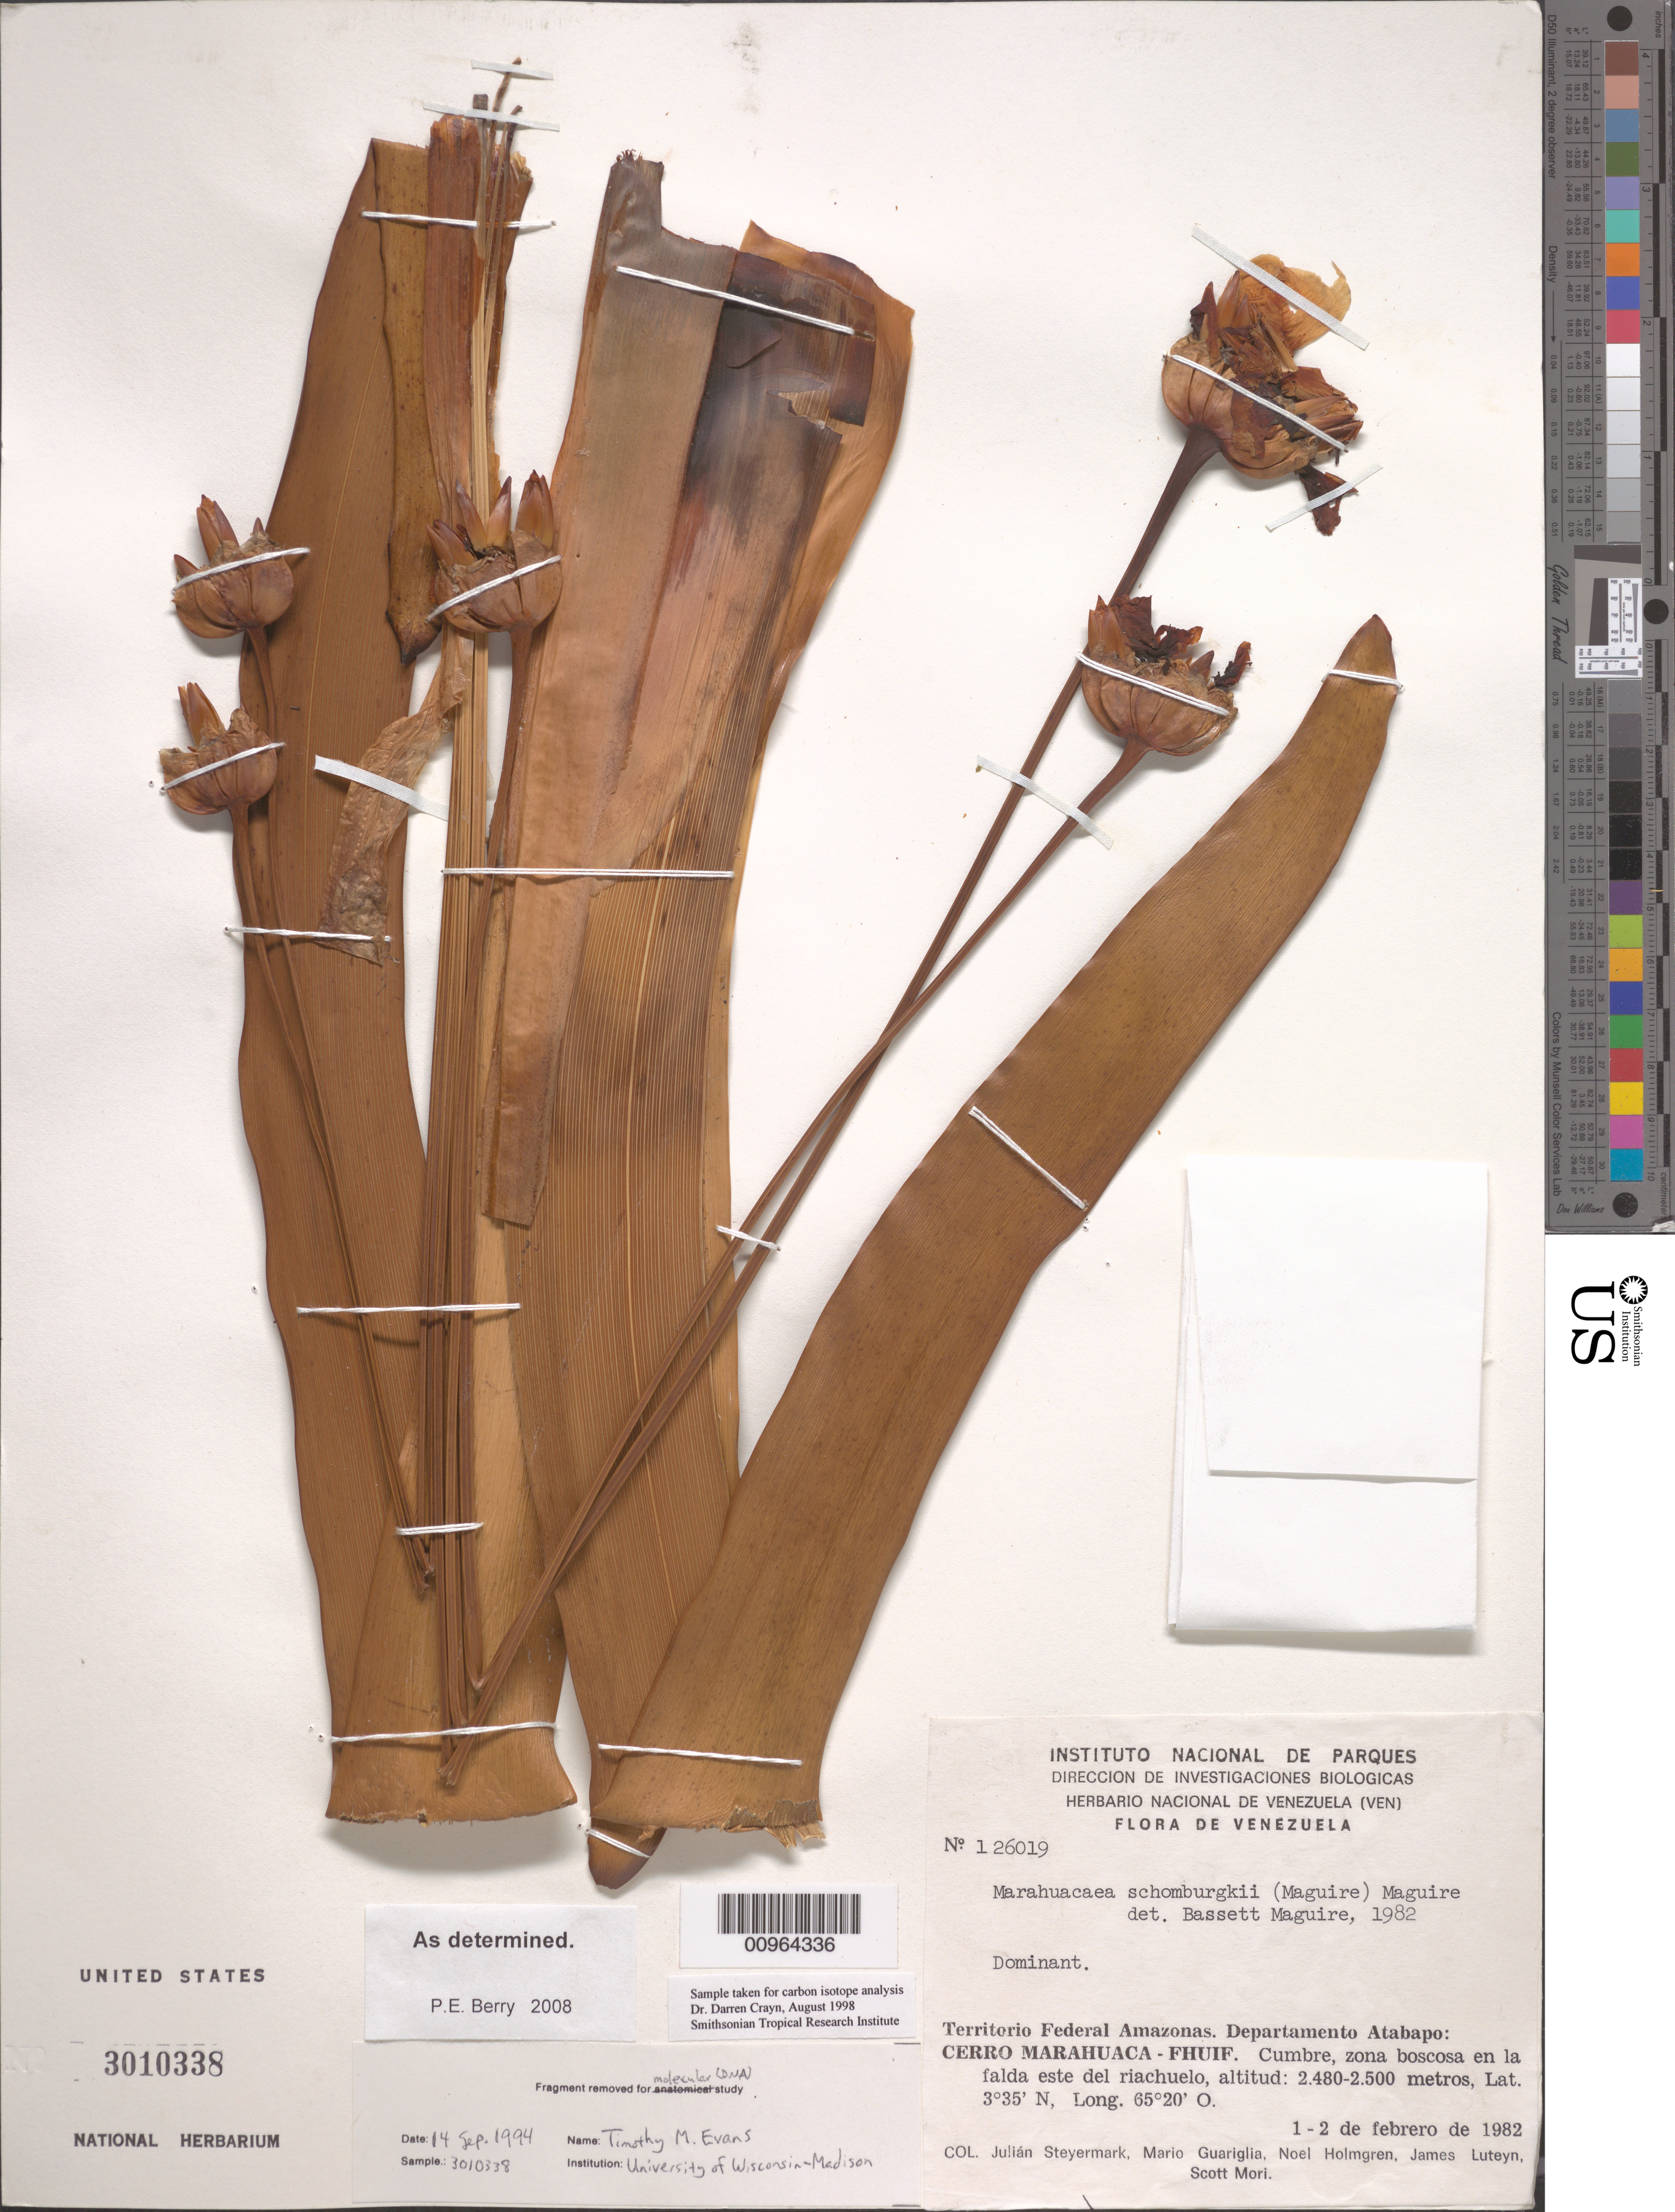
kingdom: Plantae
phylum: Tracheophyta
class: Liliopsida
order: Poales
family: Rapateaceae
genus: Marahuacaea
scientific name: Marahuacaea schomburgkii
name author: (Maguire) Maguire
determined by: Berry, P. E., (WIS), University of Wisconsin - Madison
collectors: J. Steyermark, M. Guariglia P., N. H. Holmgren, J. L. Luteyn & S. Mori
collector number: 126019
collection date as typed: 1-Feb-82 to 2-Feb-82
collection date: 1982-02-01/1982-02-02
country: Venezuela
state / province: Amazonas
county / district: Atabapo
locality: Cerro Marahuaca - FHUIF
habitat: Cumbre, zona boscosa en la falda este del riachuelo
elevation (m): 2480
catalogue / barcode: US 3010338